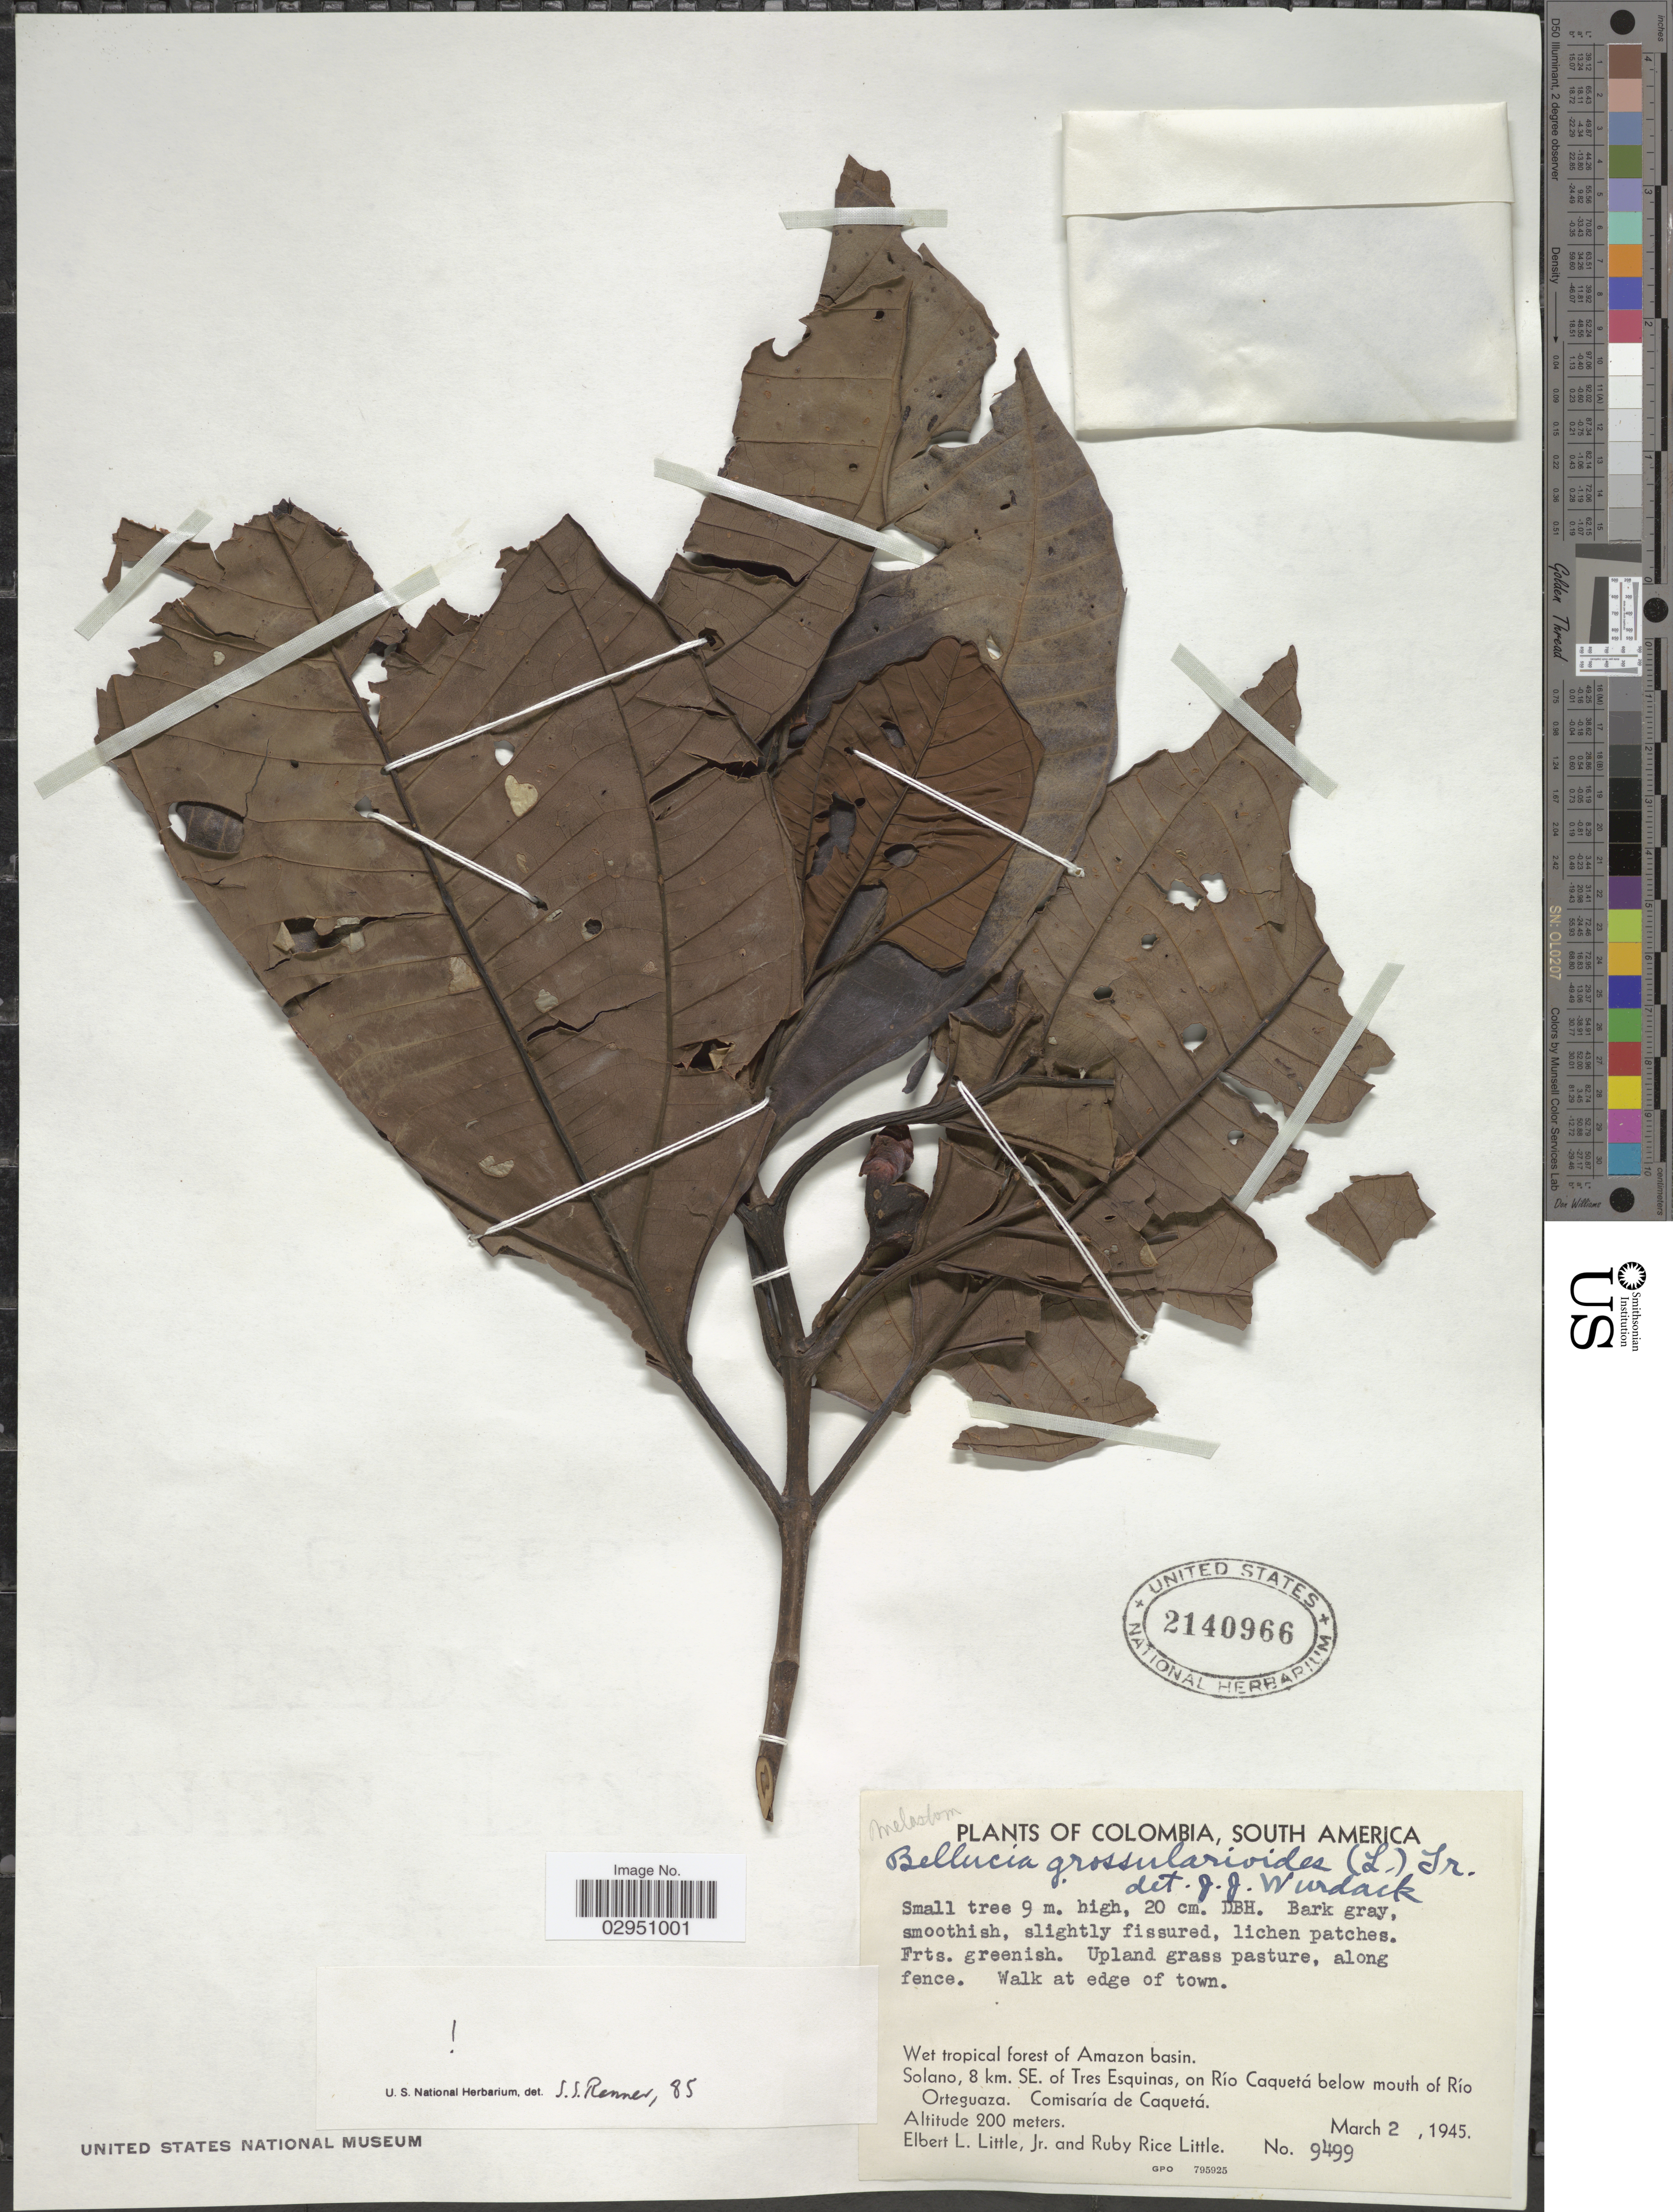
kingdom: Plantae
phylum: Tracheophyta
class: Magnoliopsida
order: Myrtales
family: Melastomataceae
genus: Bellucia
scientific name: Bellucia grossularioides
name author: (L.) Triana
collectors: E. L. Little & R. R. Little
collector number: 9499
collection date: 1945-03-02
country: Colombia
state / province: Caquetá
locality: Wet tropical forest of Amazon basin. Solano, 8 km. SE. of Tres Esquinas, on Río Caquetá below mouth of Río Orteguaza. Comisaría de Caquetá.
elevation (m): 200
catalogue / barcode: US 2140966